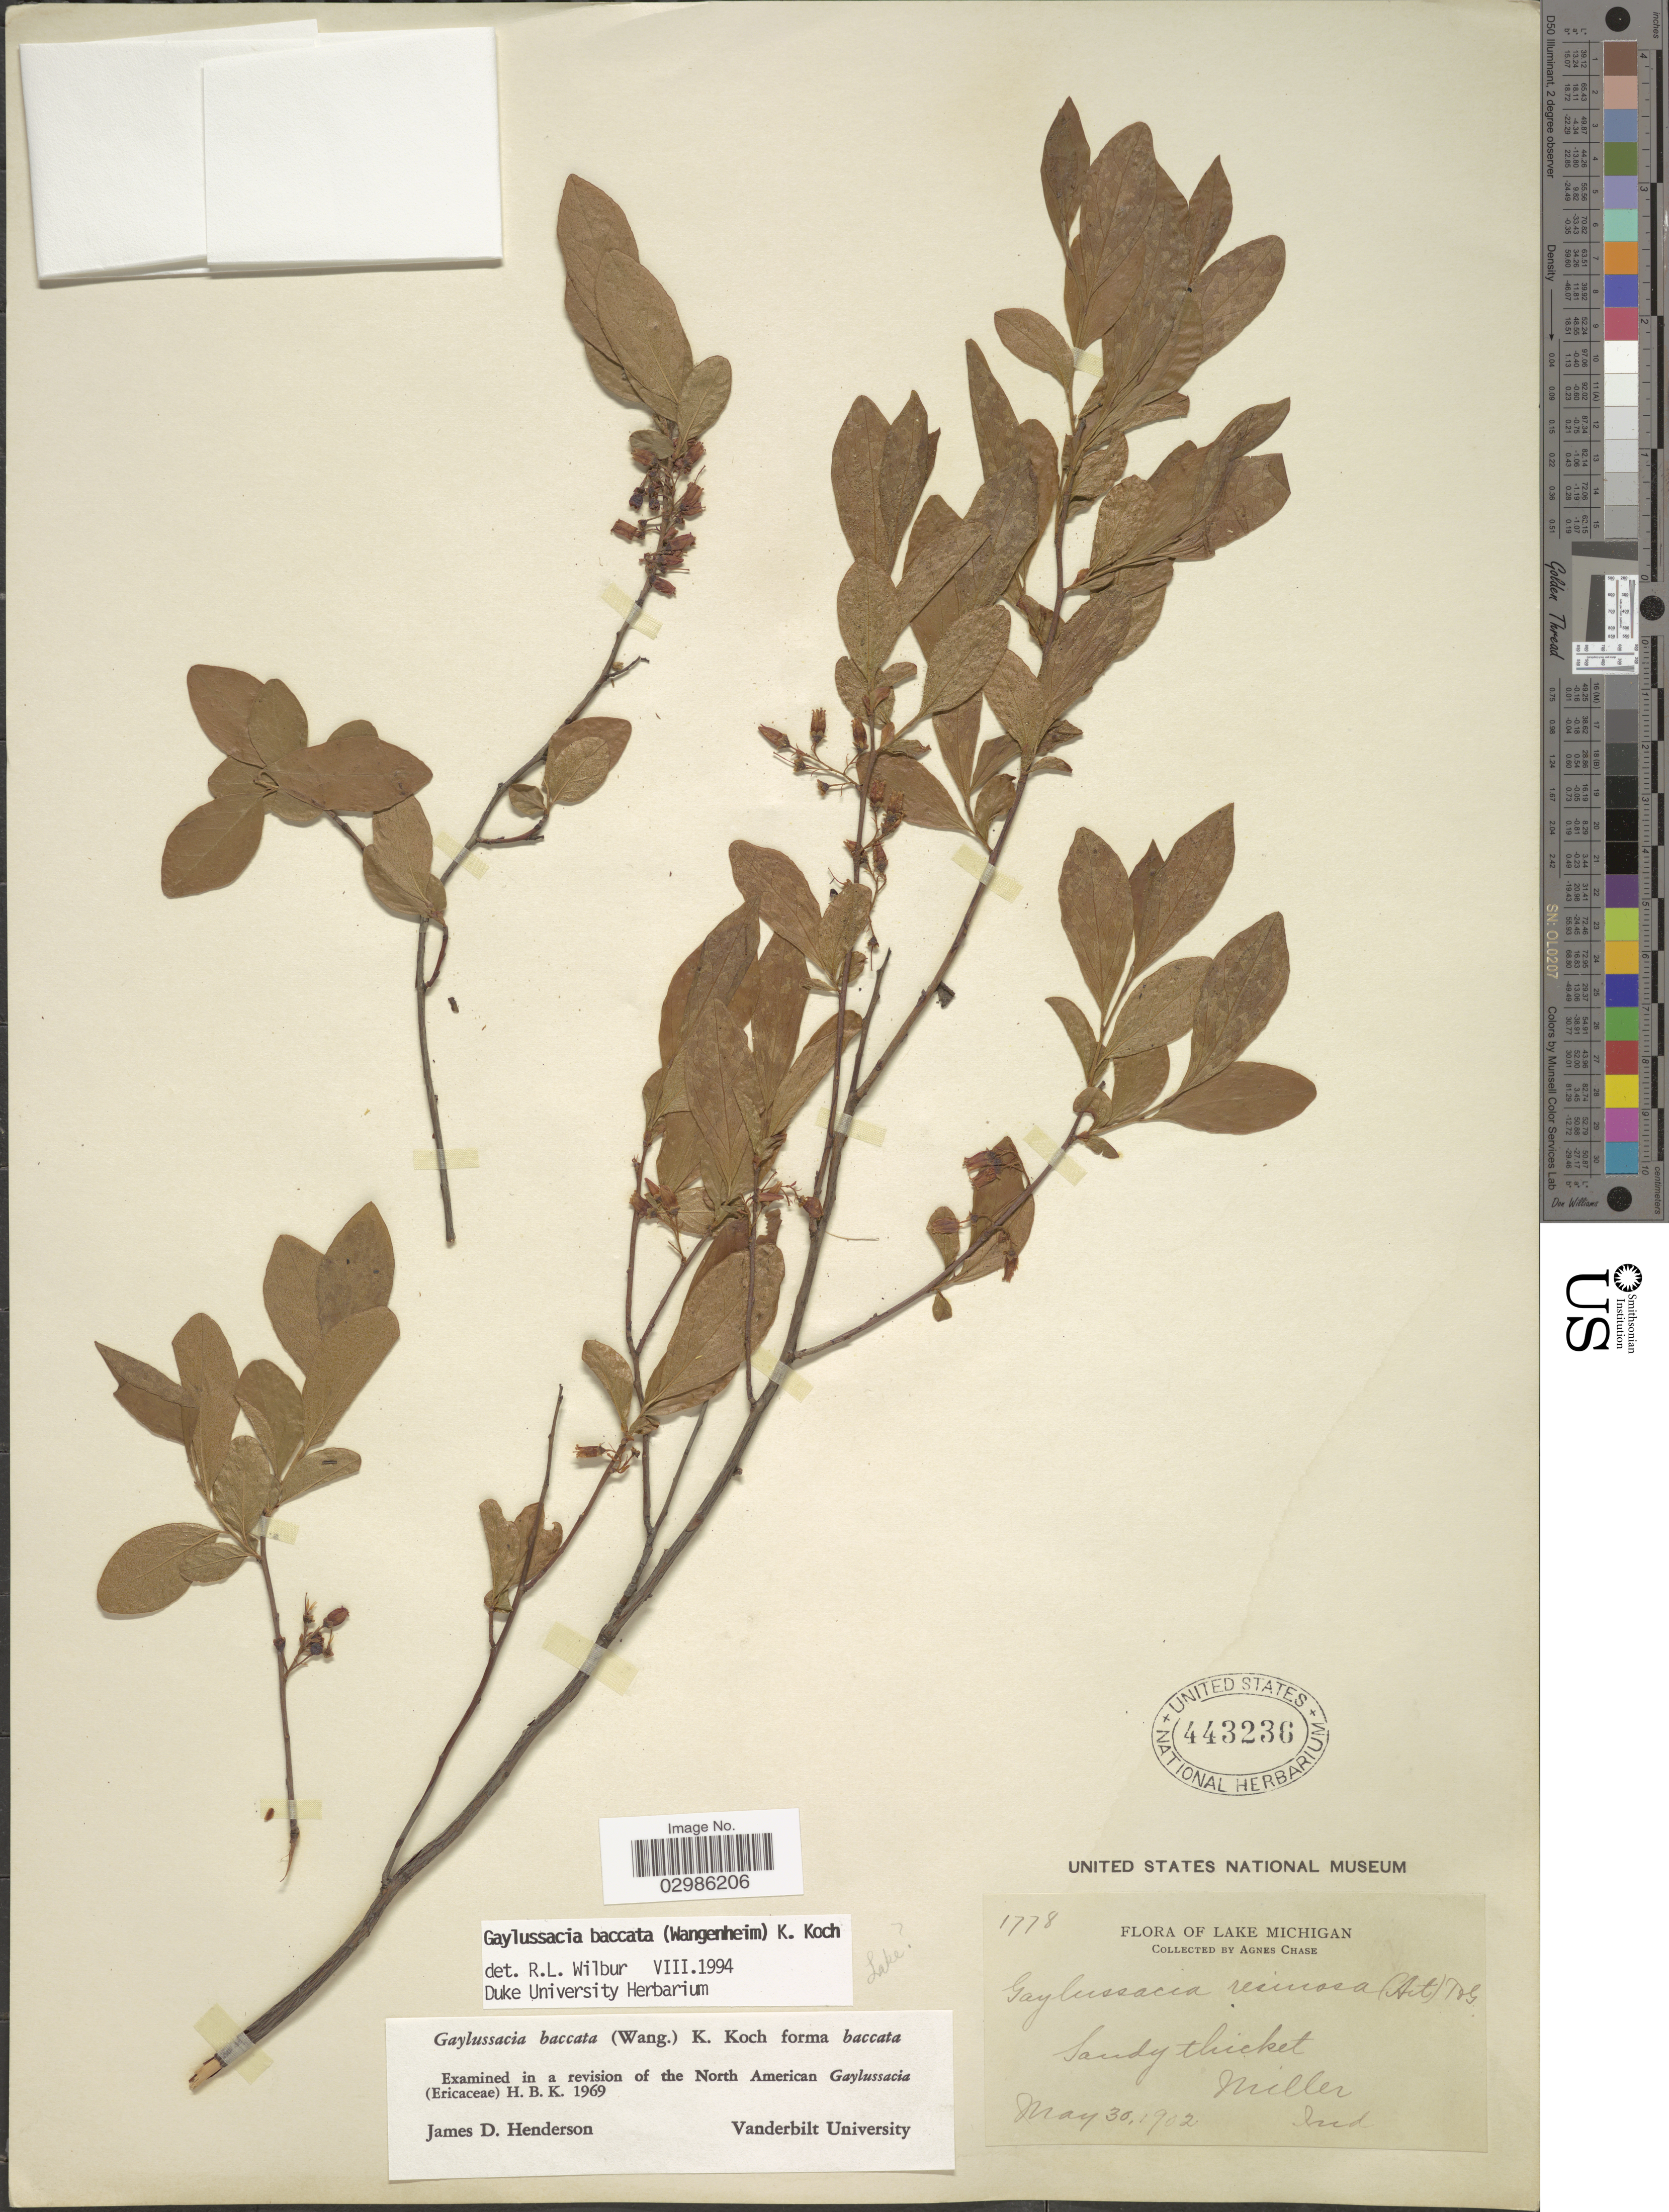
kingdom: Plantae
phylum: Tracheophyta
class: Magnoliopsida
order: Ericales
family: Ericaceae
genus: Gaylussacia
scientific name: Gaylussacia baccata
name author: (Wangenh.) K. Koch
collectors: A. Chase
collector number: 1778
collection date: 1902-05-30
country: United States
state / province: Indiana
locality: Sandy thicket Miller.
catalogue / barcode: US 443236